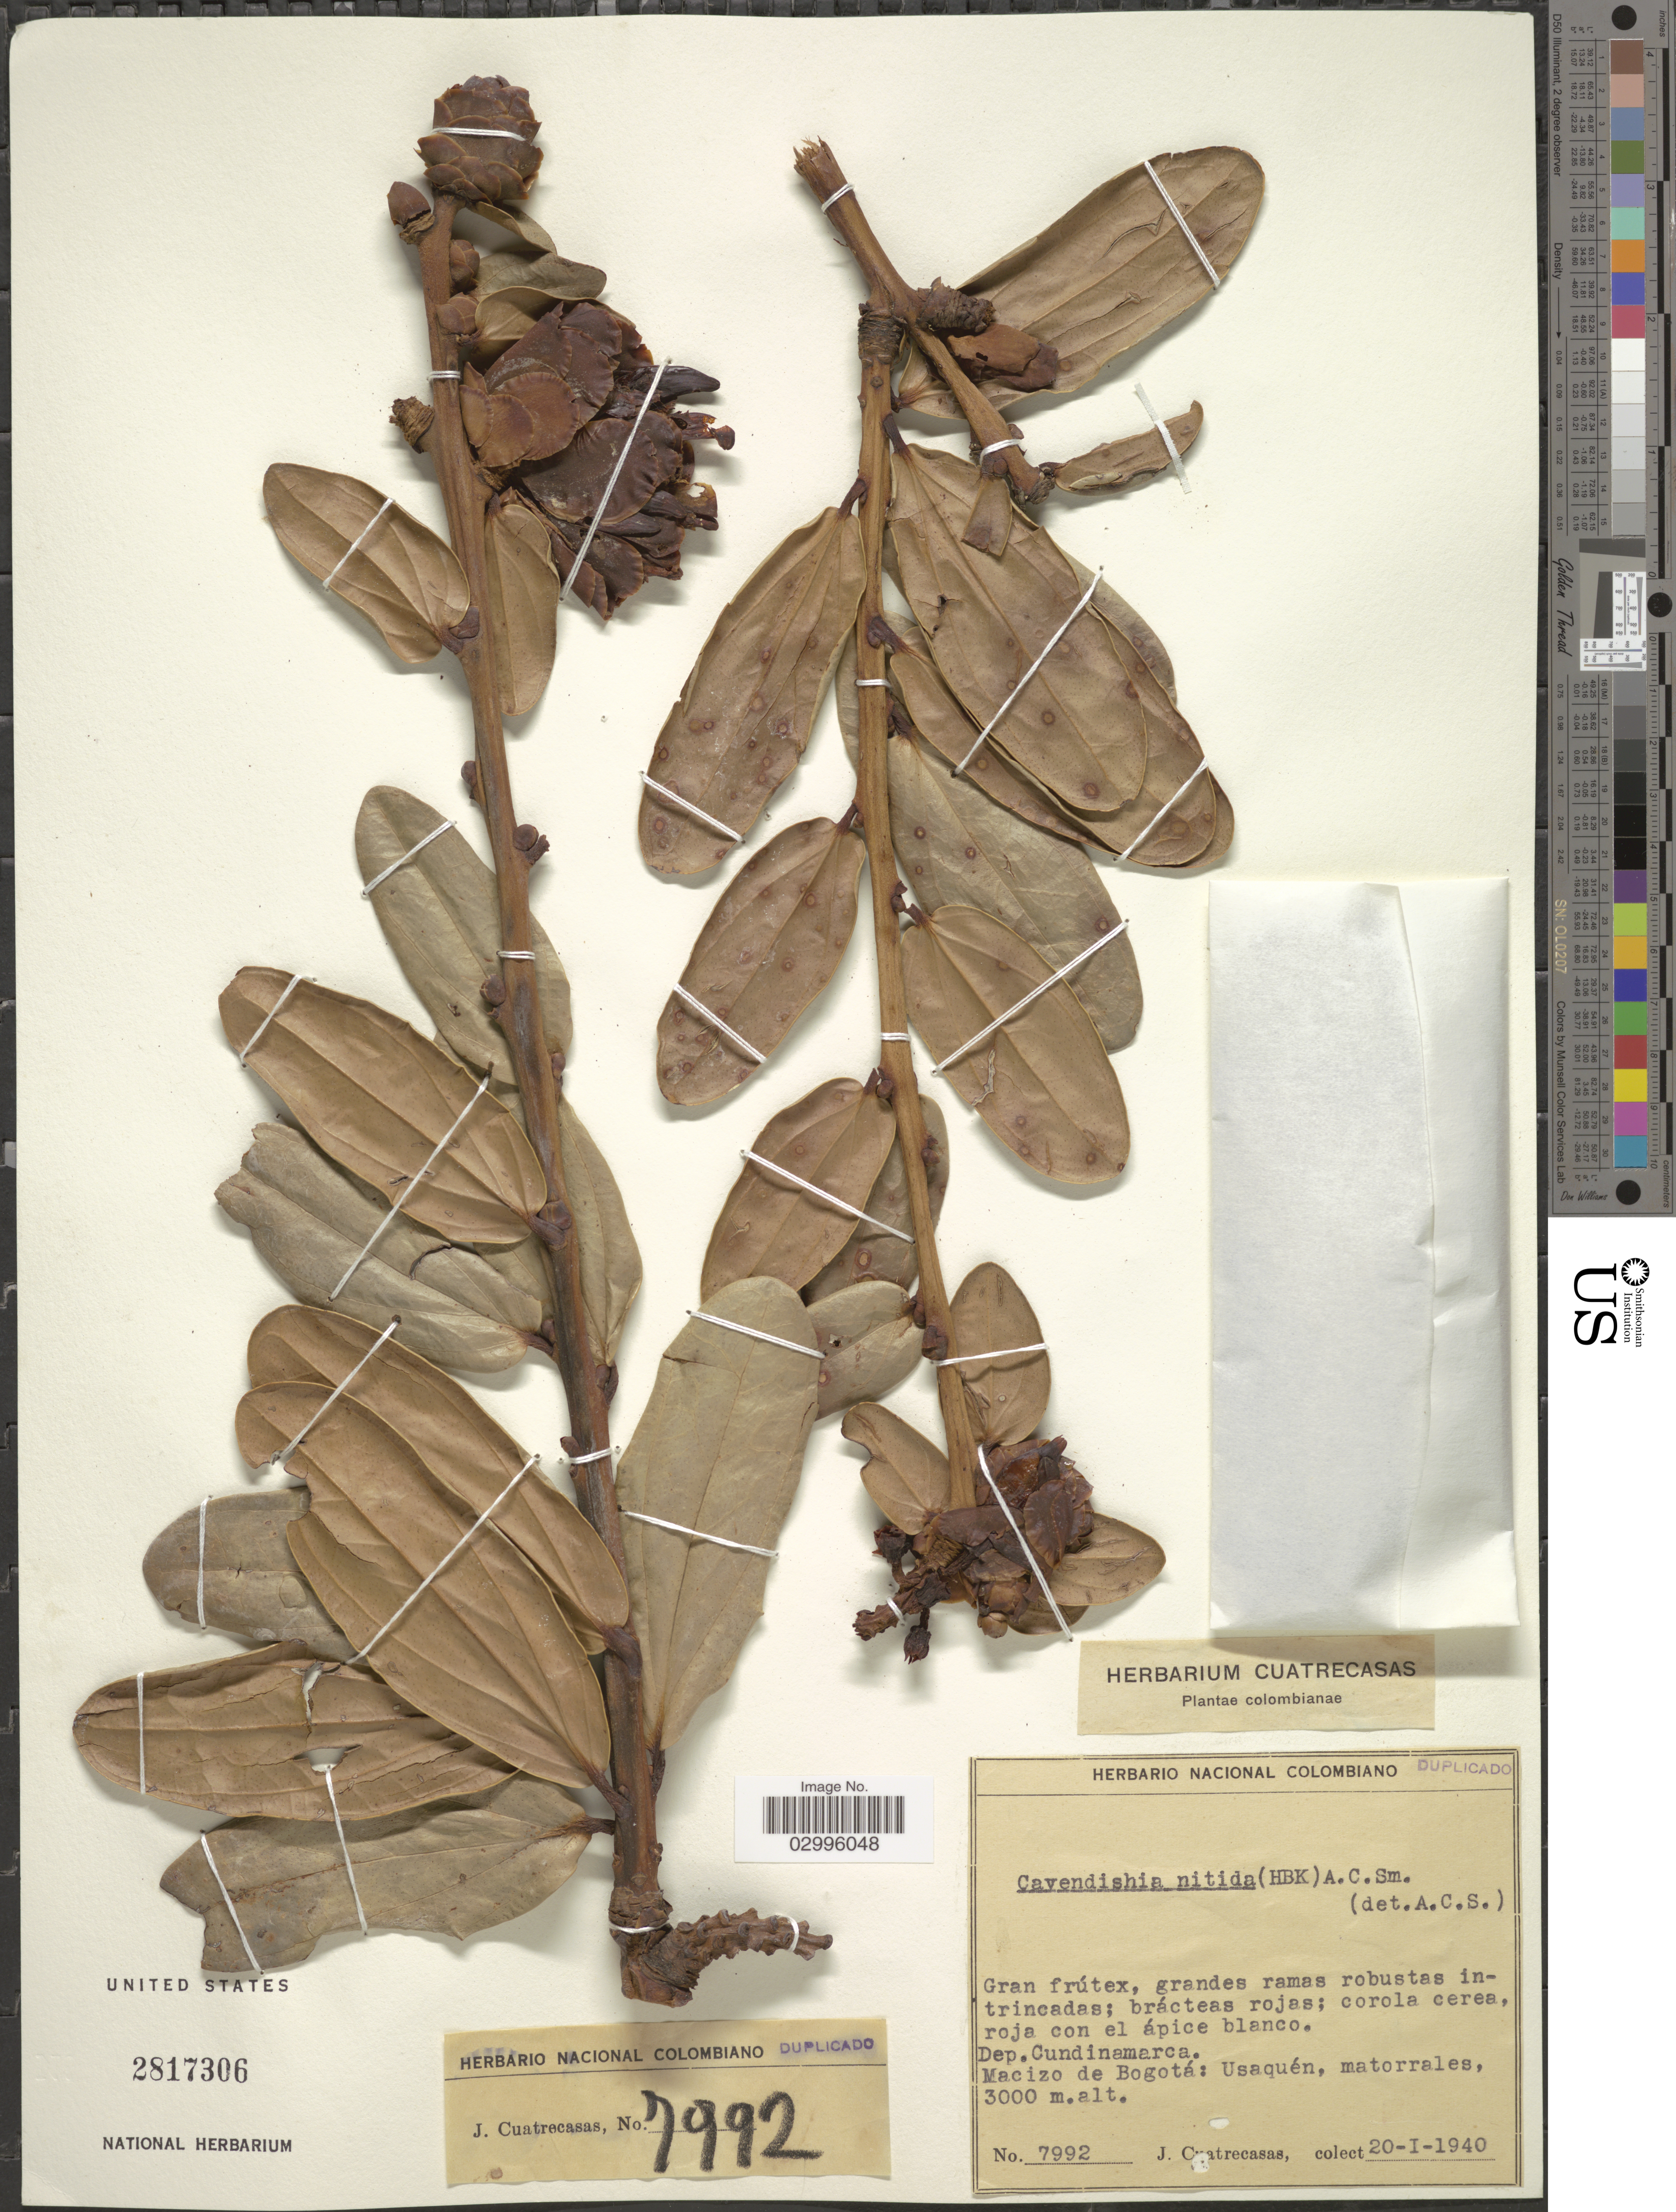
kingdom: Plantae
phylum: Tracheophyta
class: Magnoliopsida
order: Ericales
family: Ericaceae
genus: Cavendishia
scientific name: Cavendishia nitida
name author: (Kunth) A.C. Sm.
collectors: J. Cuatrecasas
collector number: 7992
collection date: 1940-01-20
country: Colombia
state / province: Cundinamarca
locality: Dep. Cundinamarca. Macizo de Bogotá: Usaquén, matorrales.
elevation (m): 3000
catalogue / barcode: US 2817306